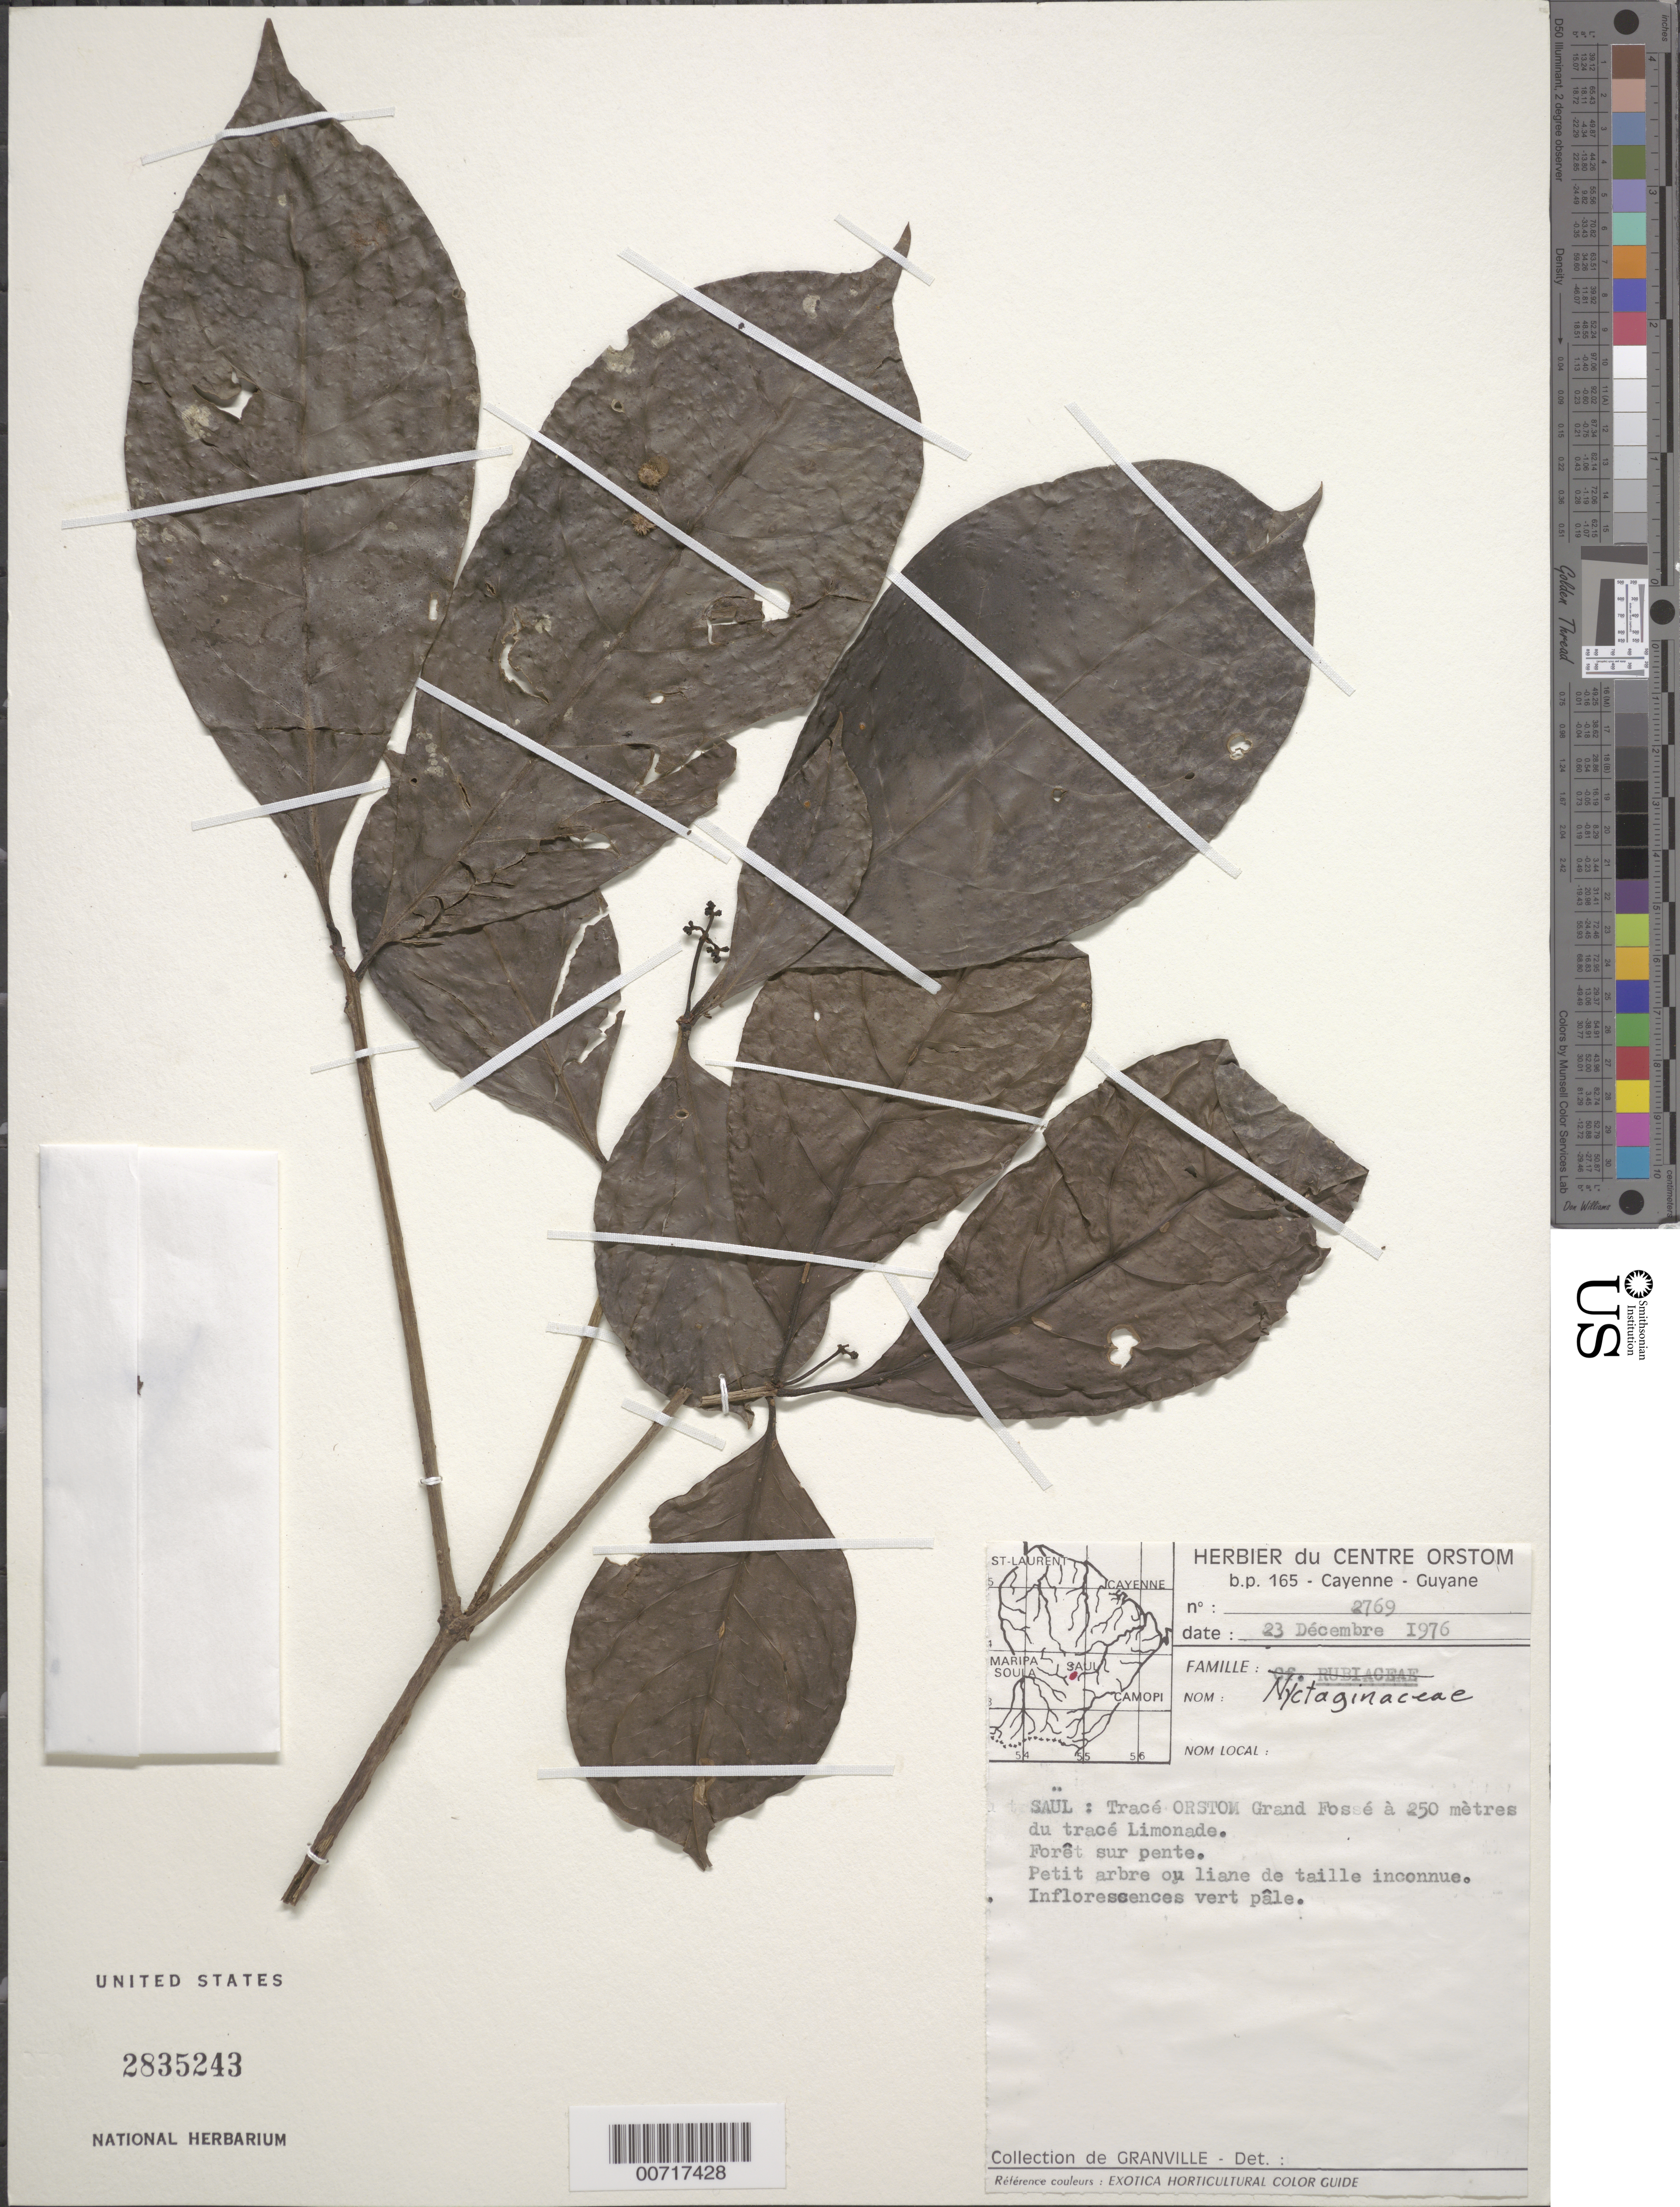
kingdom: Plantae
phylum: Tracheophyta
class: Magnoliopsida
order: Caryophyllales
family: Nyctaginaceae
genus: Guapira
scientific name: Guapira salicifolia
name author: (Heimerl) Lundell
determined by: DeFilipps, R. A.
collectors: J.-J. de Granville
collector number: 2769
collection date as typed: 23-Dec-76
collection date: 1976-12-23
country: French Guiana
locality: Saül, trace ORSTOM Grand Fossé, 250 m du trace Limonade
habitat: Slope forest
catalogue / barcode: US 2835243